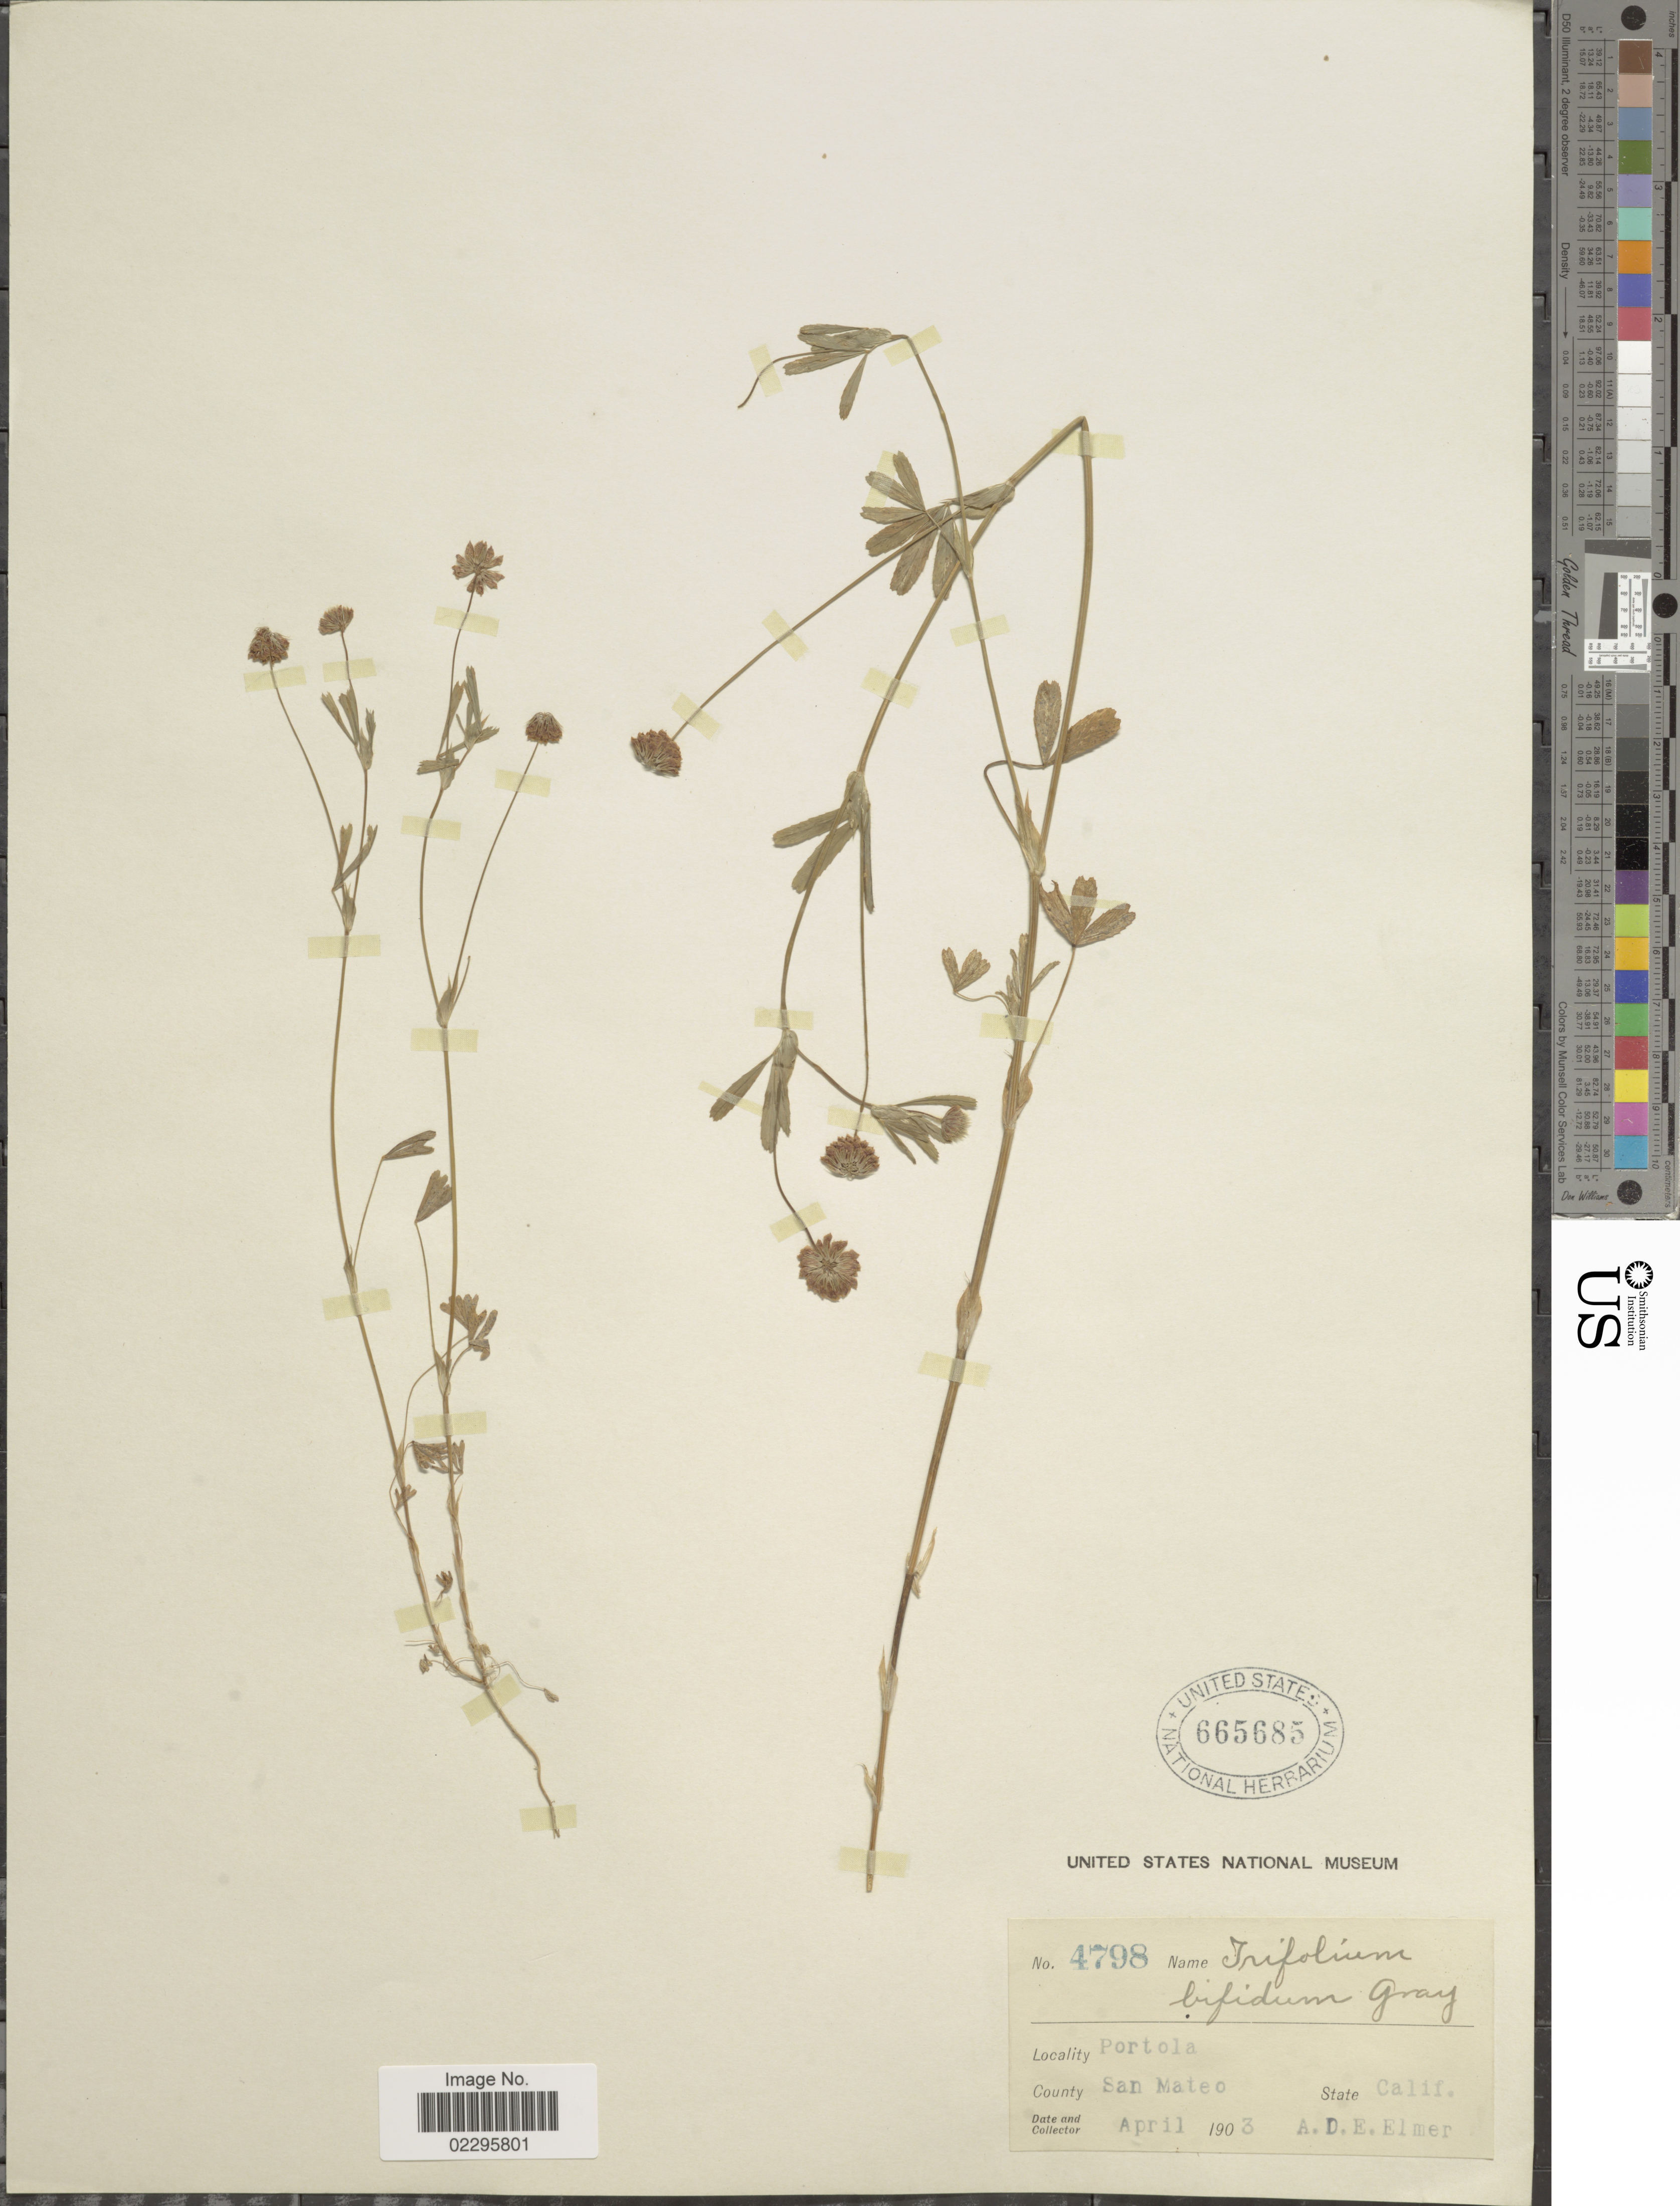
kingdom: Plantae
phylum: Tracheophyta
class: Magnoliopsida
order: Fabales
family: Fabaceae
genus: Trifolium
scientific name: Trifolium bifidum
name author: A. Gray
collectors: A. D. E. Elmer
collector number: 4798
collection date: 1903-04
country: United States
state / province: California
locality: San Mateo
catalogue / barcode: US 665685